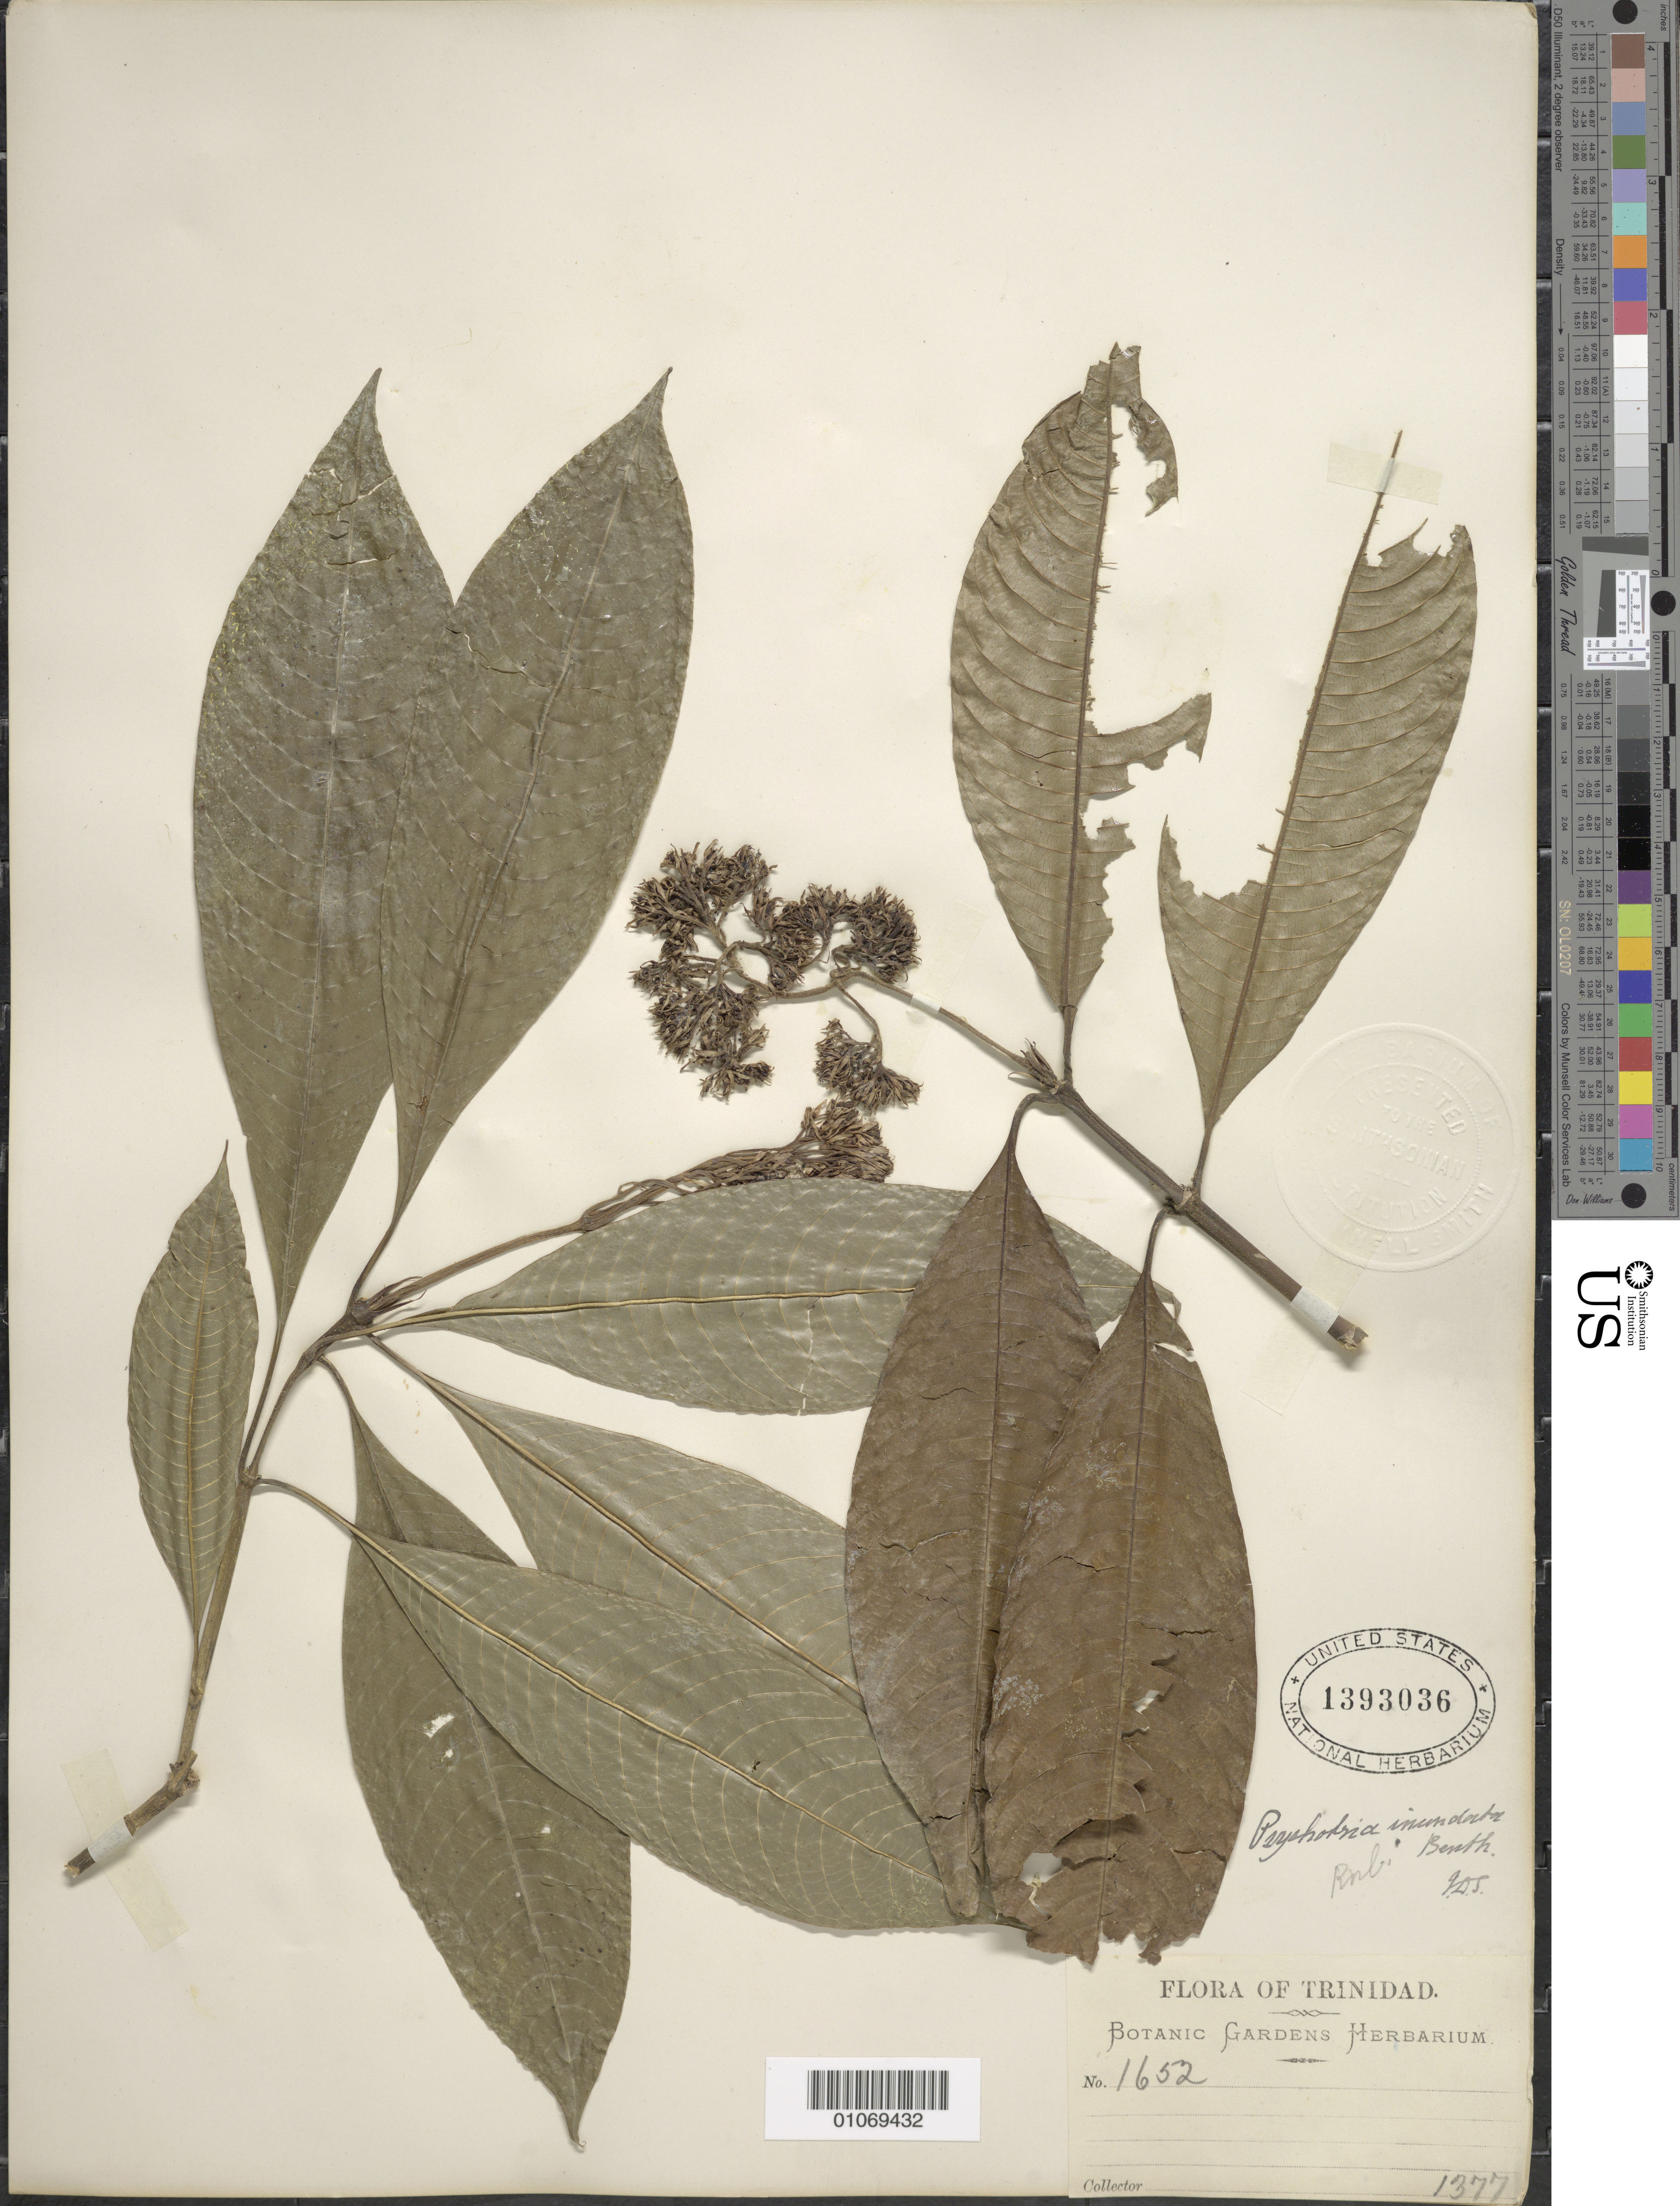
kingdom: Plantae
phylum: Tracheophyta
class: Magnoliopsida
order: Gentianales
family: Rubiaceae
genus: Psychotria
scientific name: Psychotria capitata subsp. amplifolia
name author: (Raeusch.) Steyerm.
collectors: Botanic Gardens Herbarium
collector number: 1652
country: Trinidad and Tobago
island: Trinidad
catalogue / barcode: US 1393036